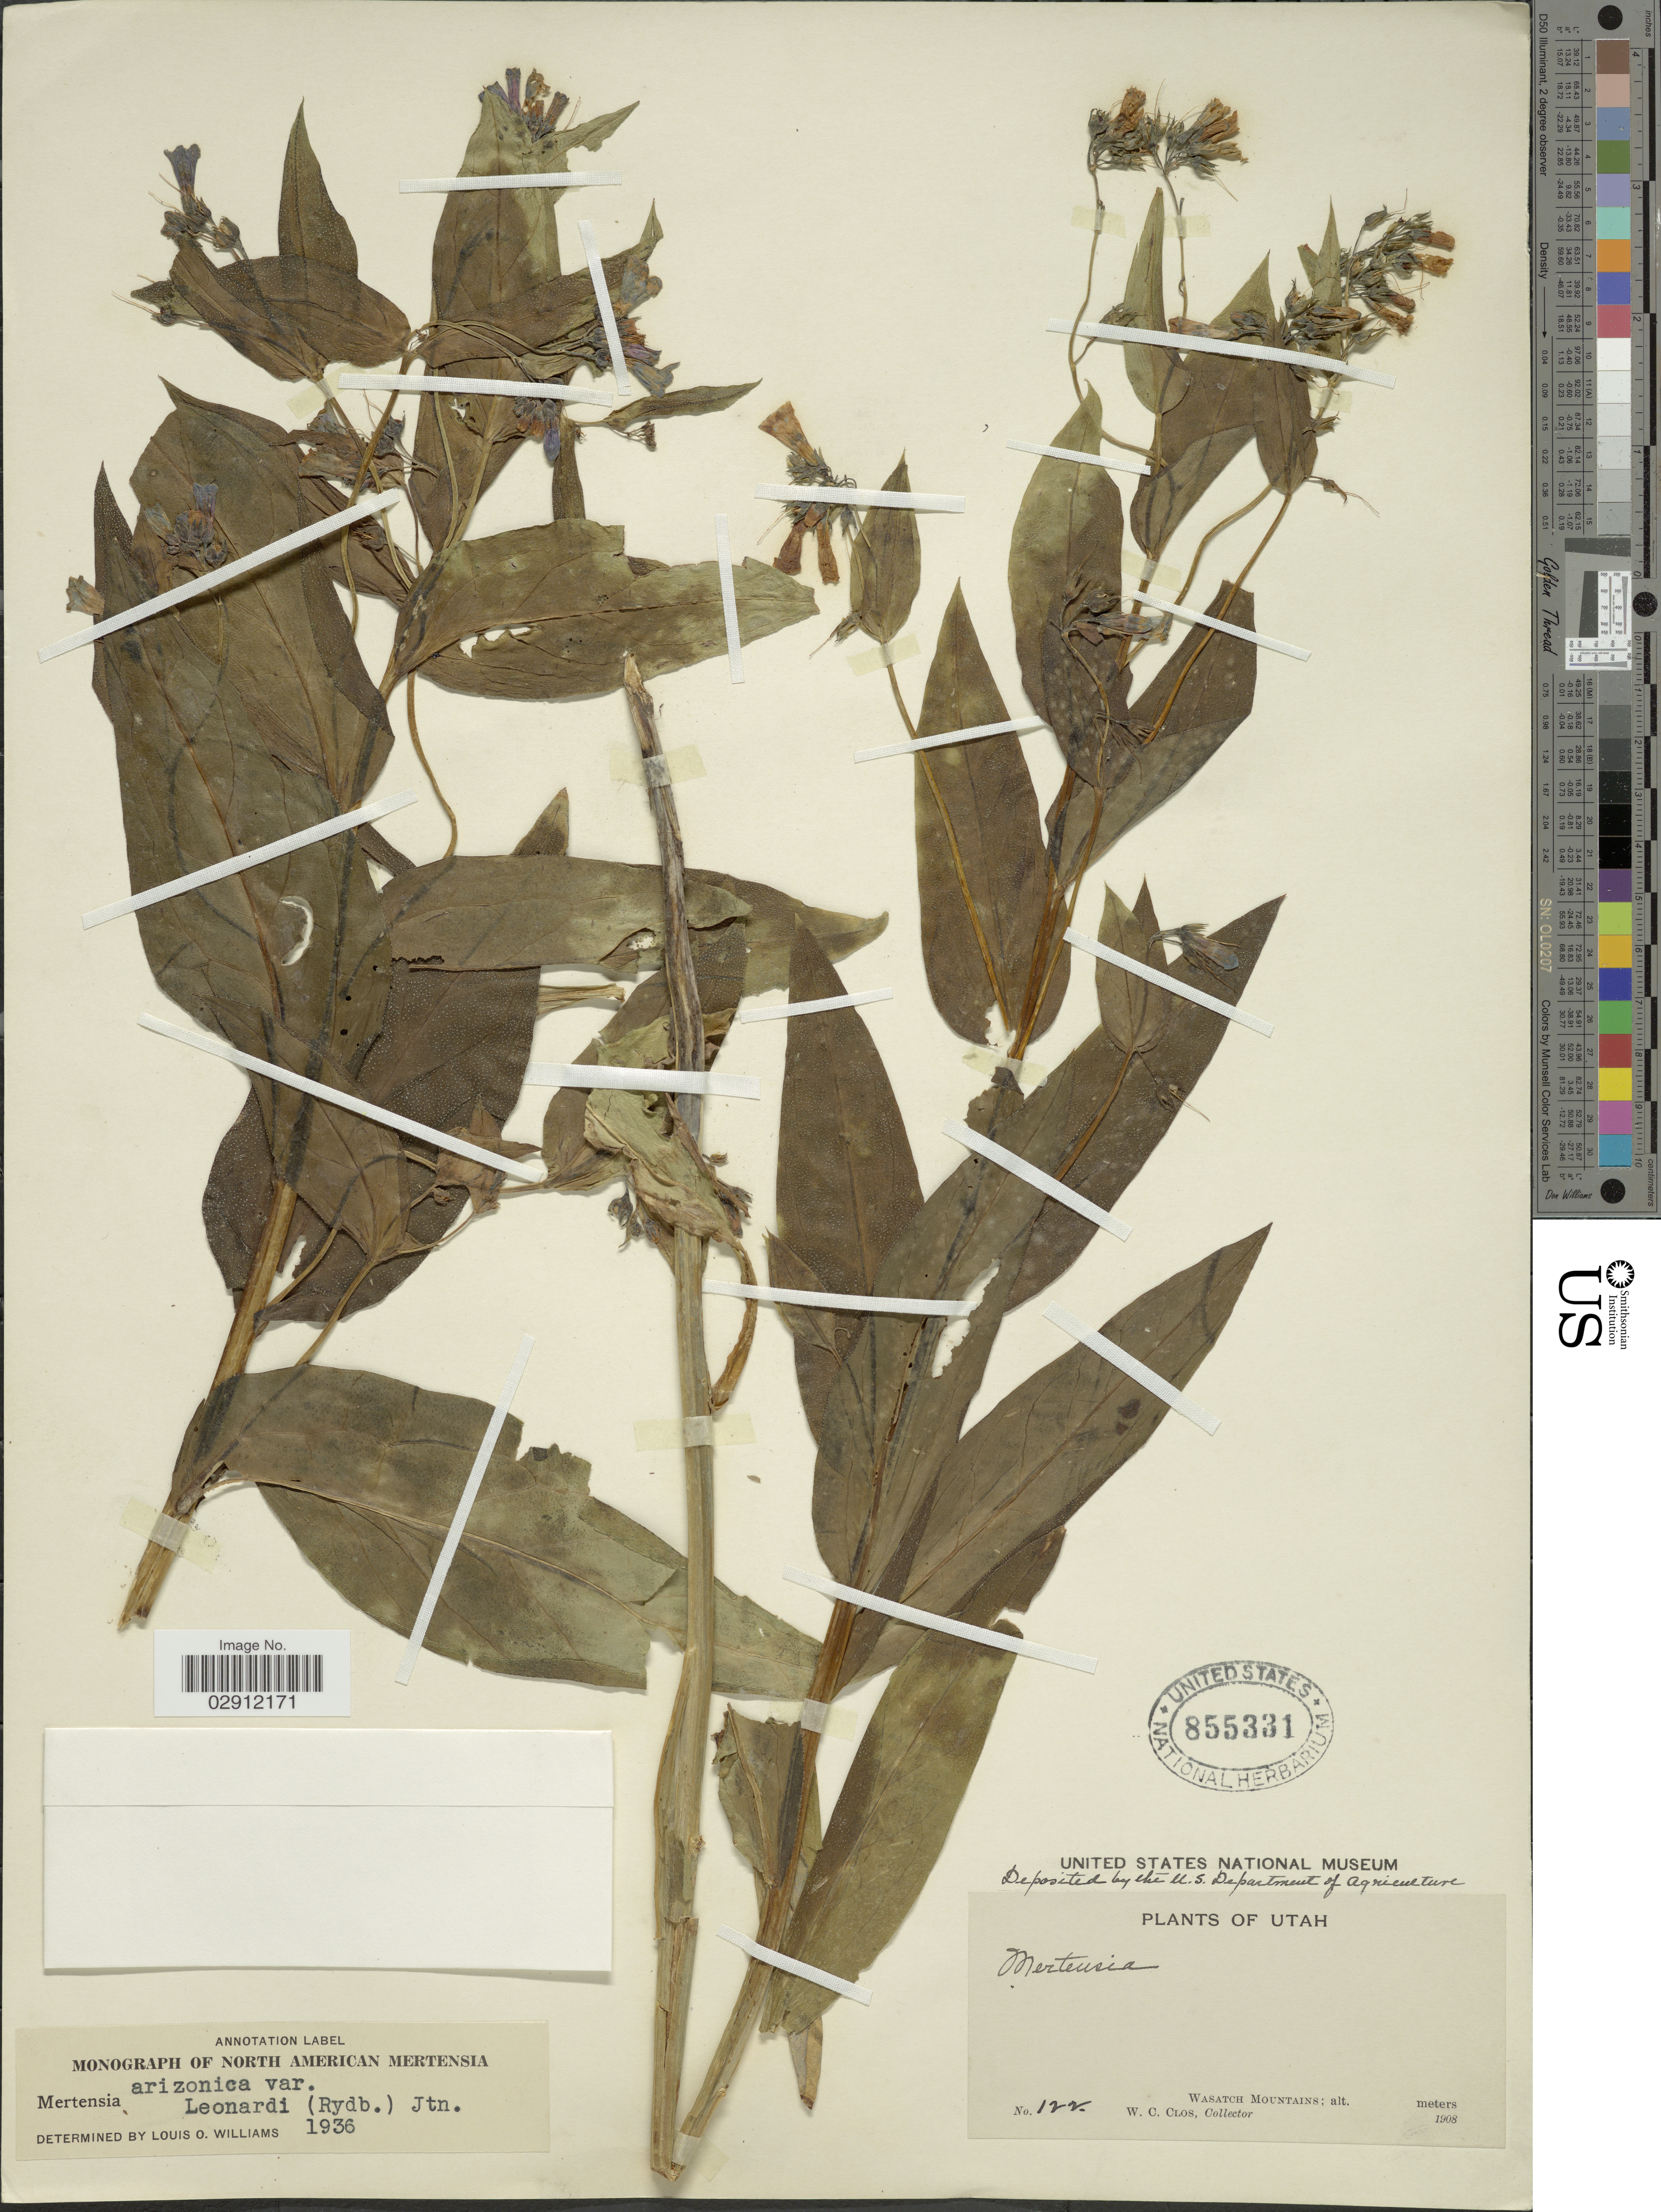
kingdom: Plantae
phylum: Tracheophyta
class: Magnoliopsida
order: Boraginales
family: Boraginaceae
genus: Mertensia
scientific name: Mertensia arizonica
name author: Greene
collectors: W. C. Clos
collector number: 122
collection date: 1908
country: United States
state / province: Utah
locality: Wasatch Mountains.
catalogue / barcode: US 855331